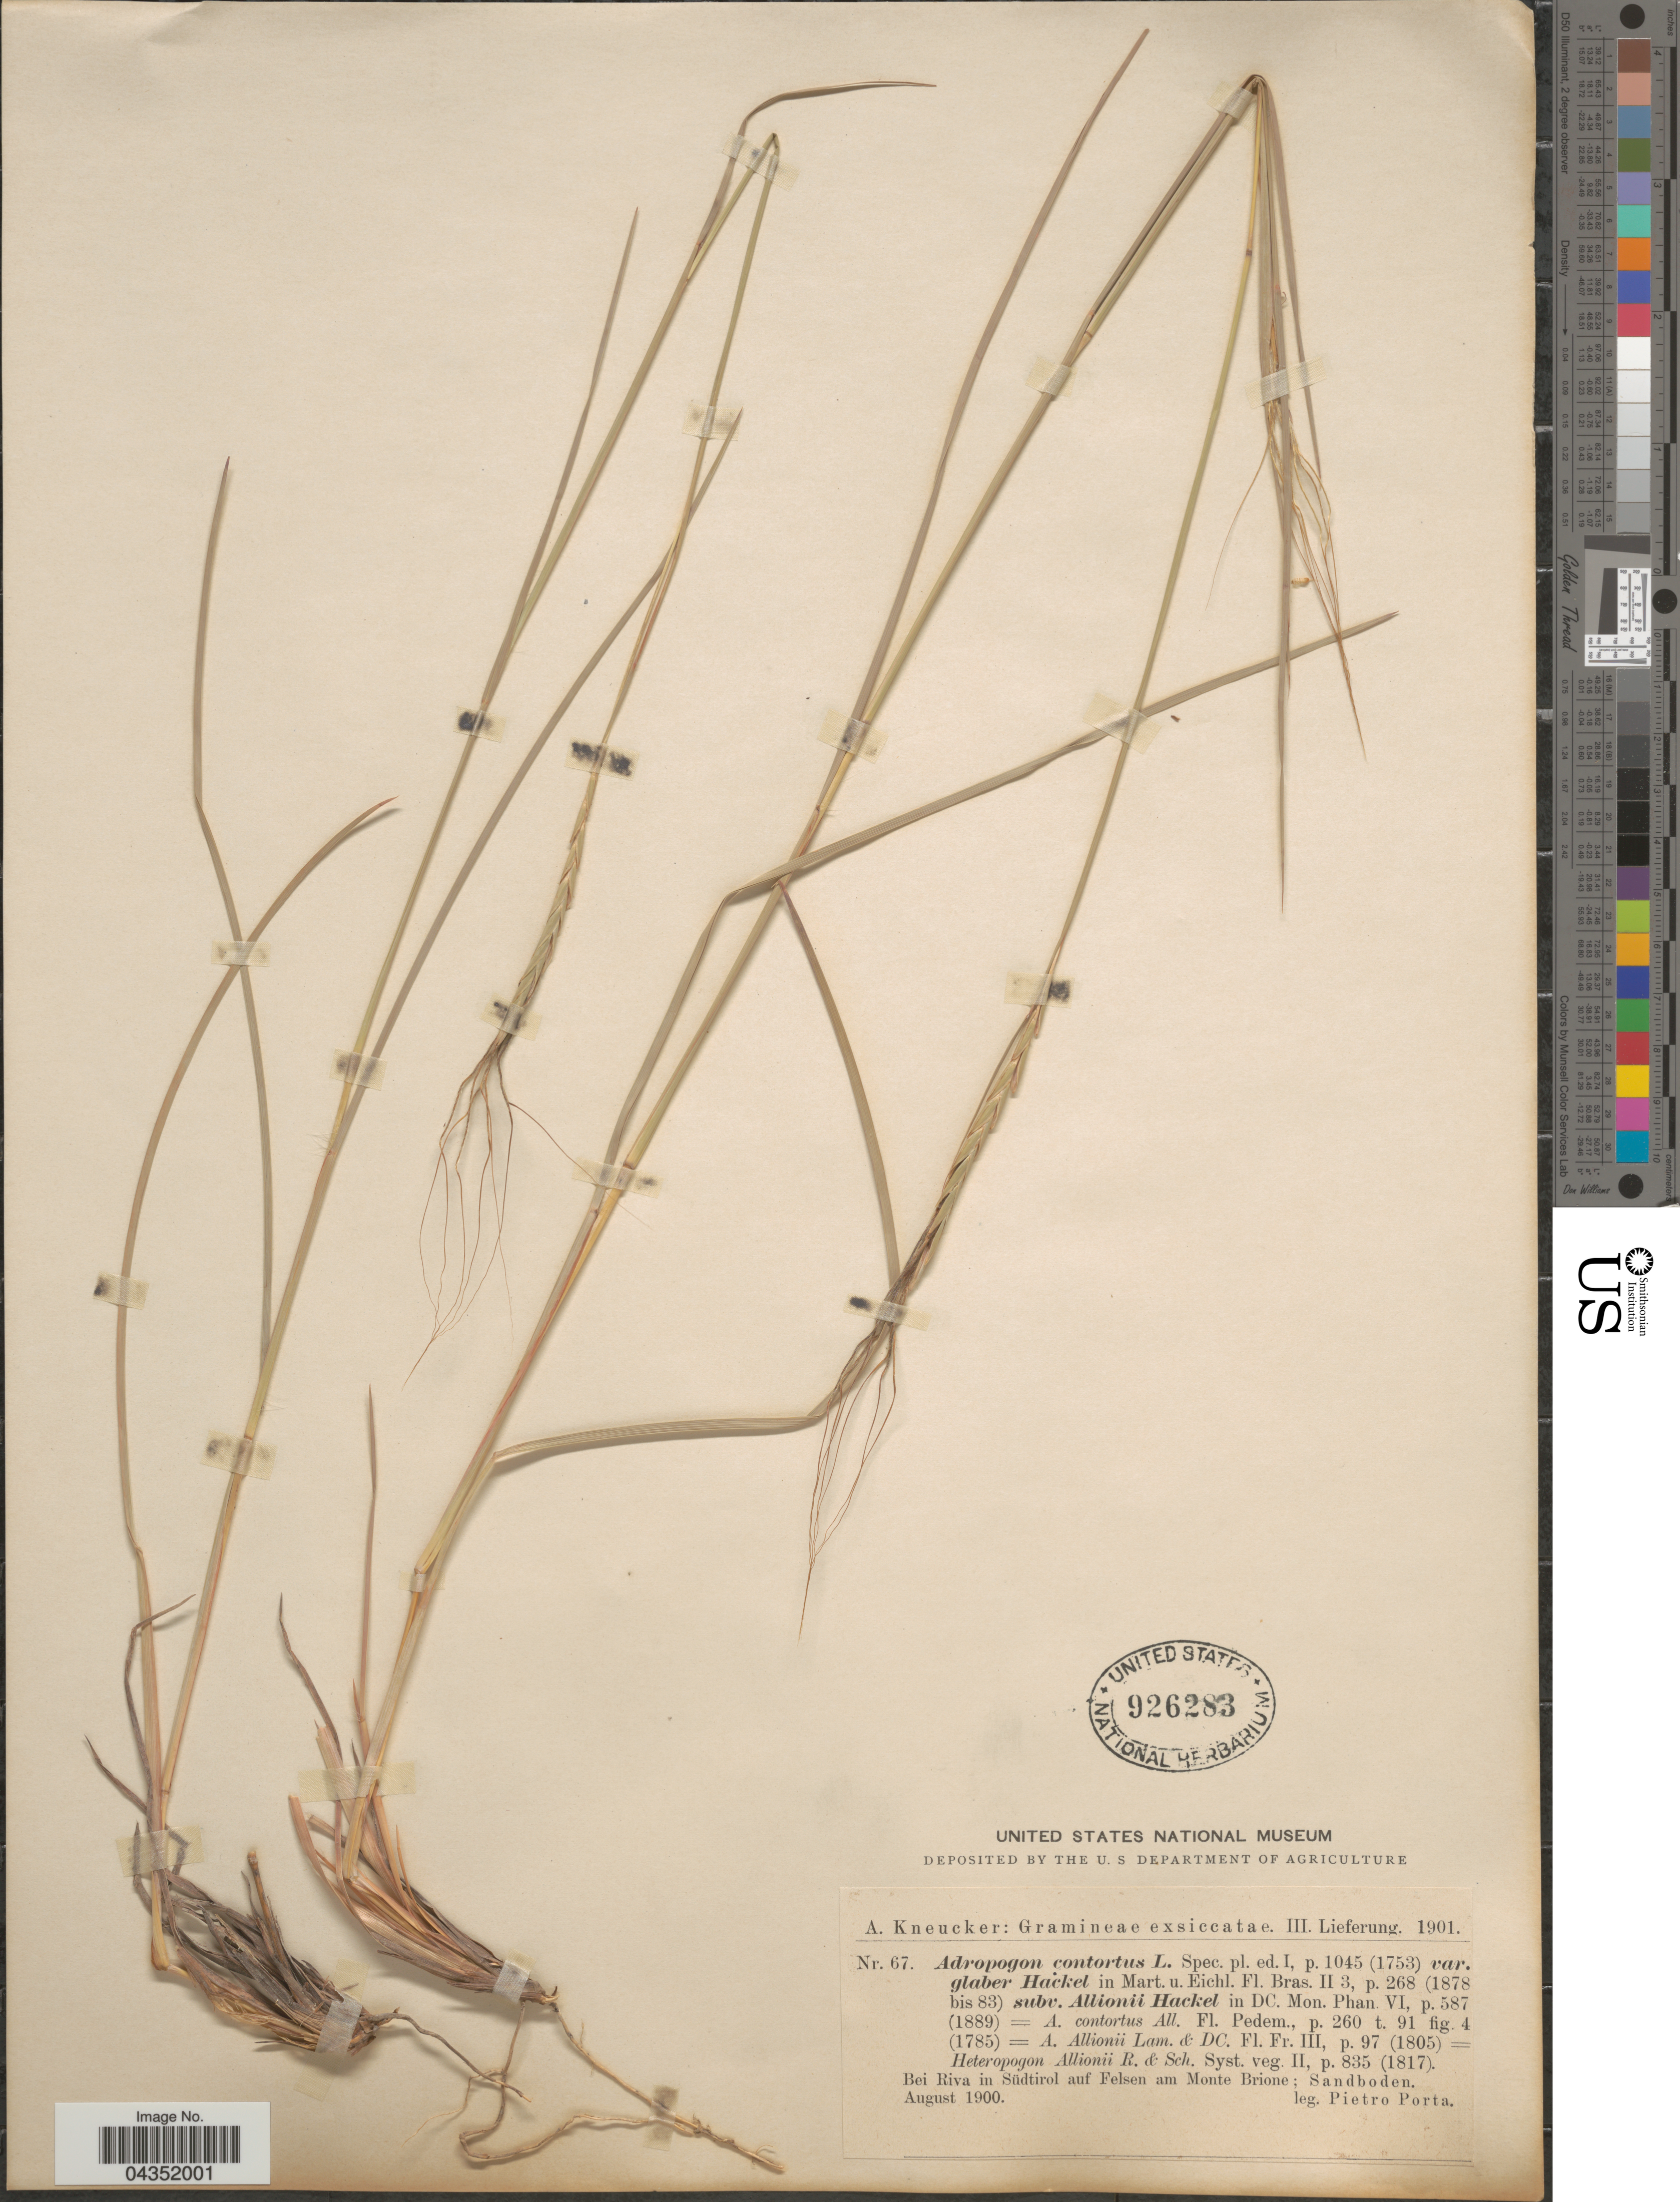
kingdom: Plantae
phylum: Tracheophyta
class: Liliopsida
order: Poales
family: Poaceae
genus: Heteropogon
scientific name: Heteropogon contortus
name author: (L.) P. Beauv. ex Roem. & Schult.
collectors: P. Porta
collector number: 67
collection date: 1900-08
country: Italy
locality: Bei Riva in Südtirol auf Felsen am Monte Brione; Sandboden.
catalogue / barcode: US 926283